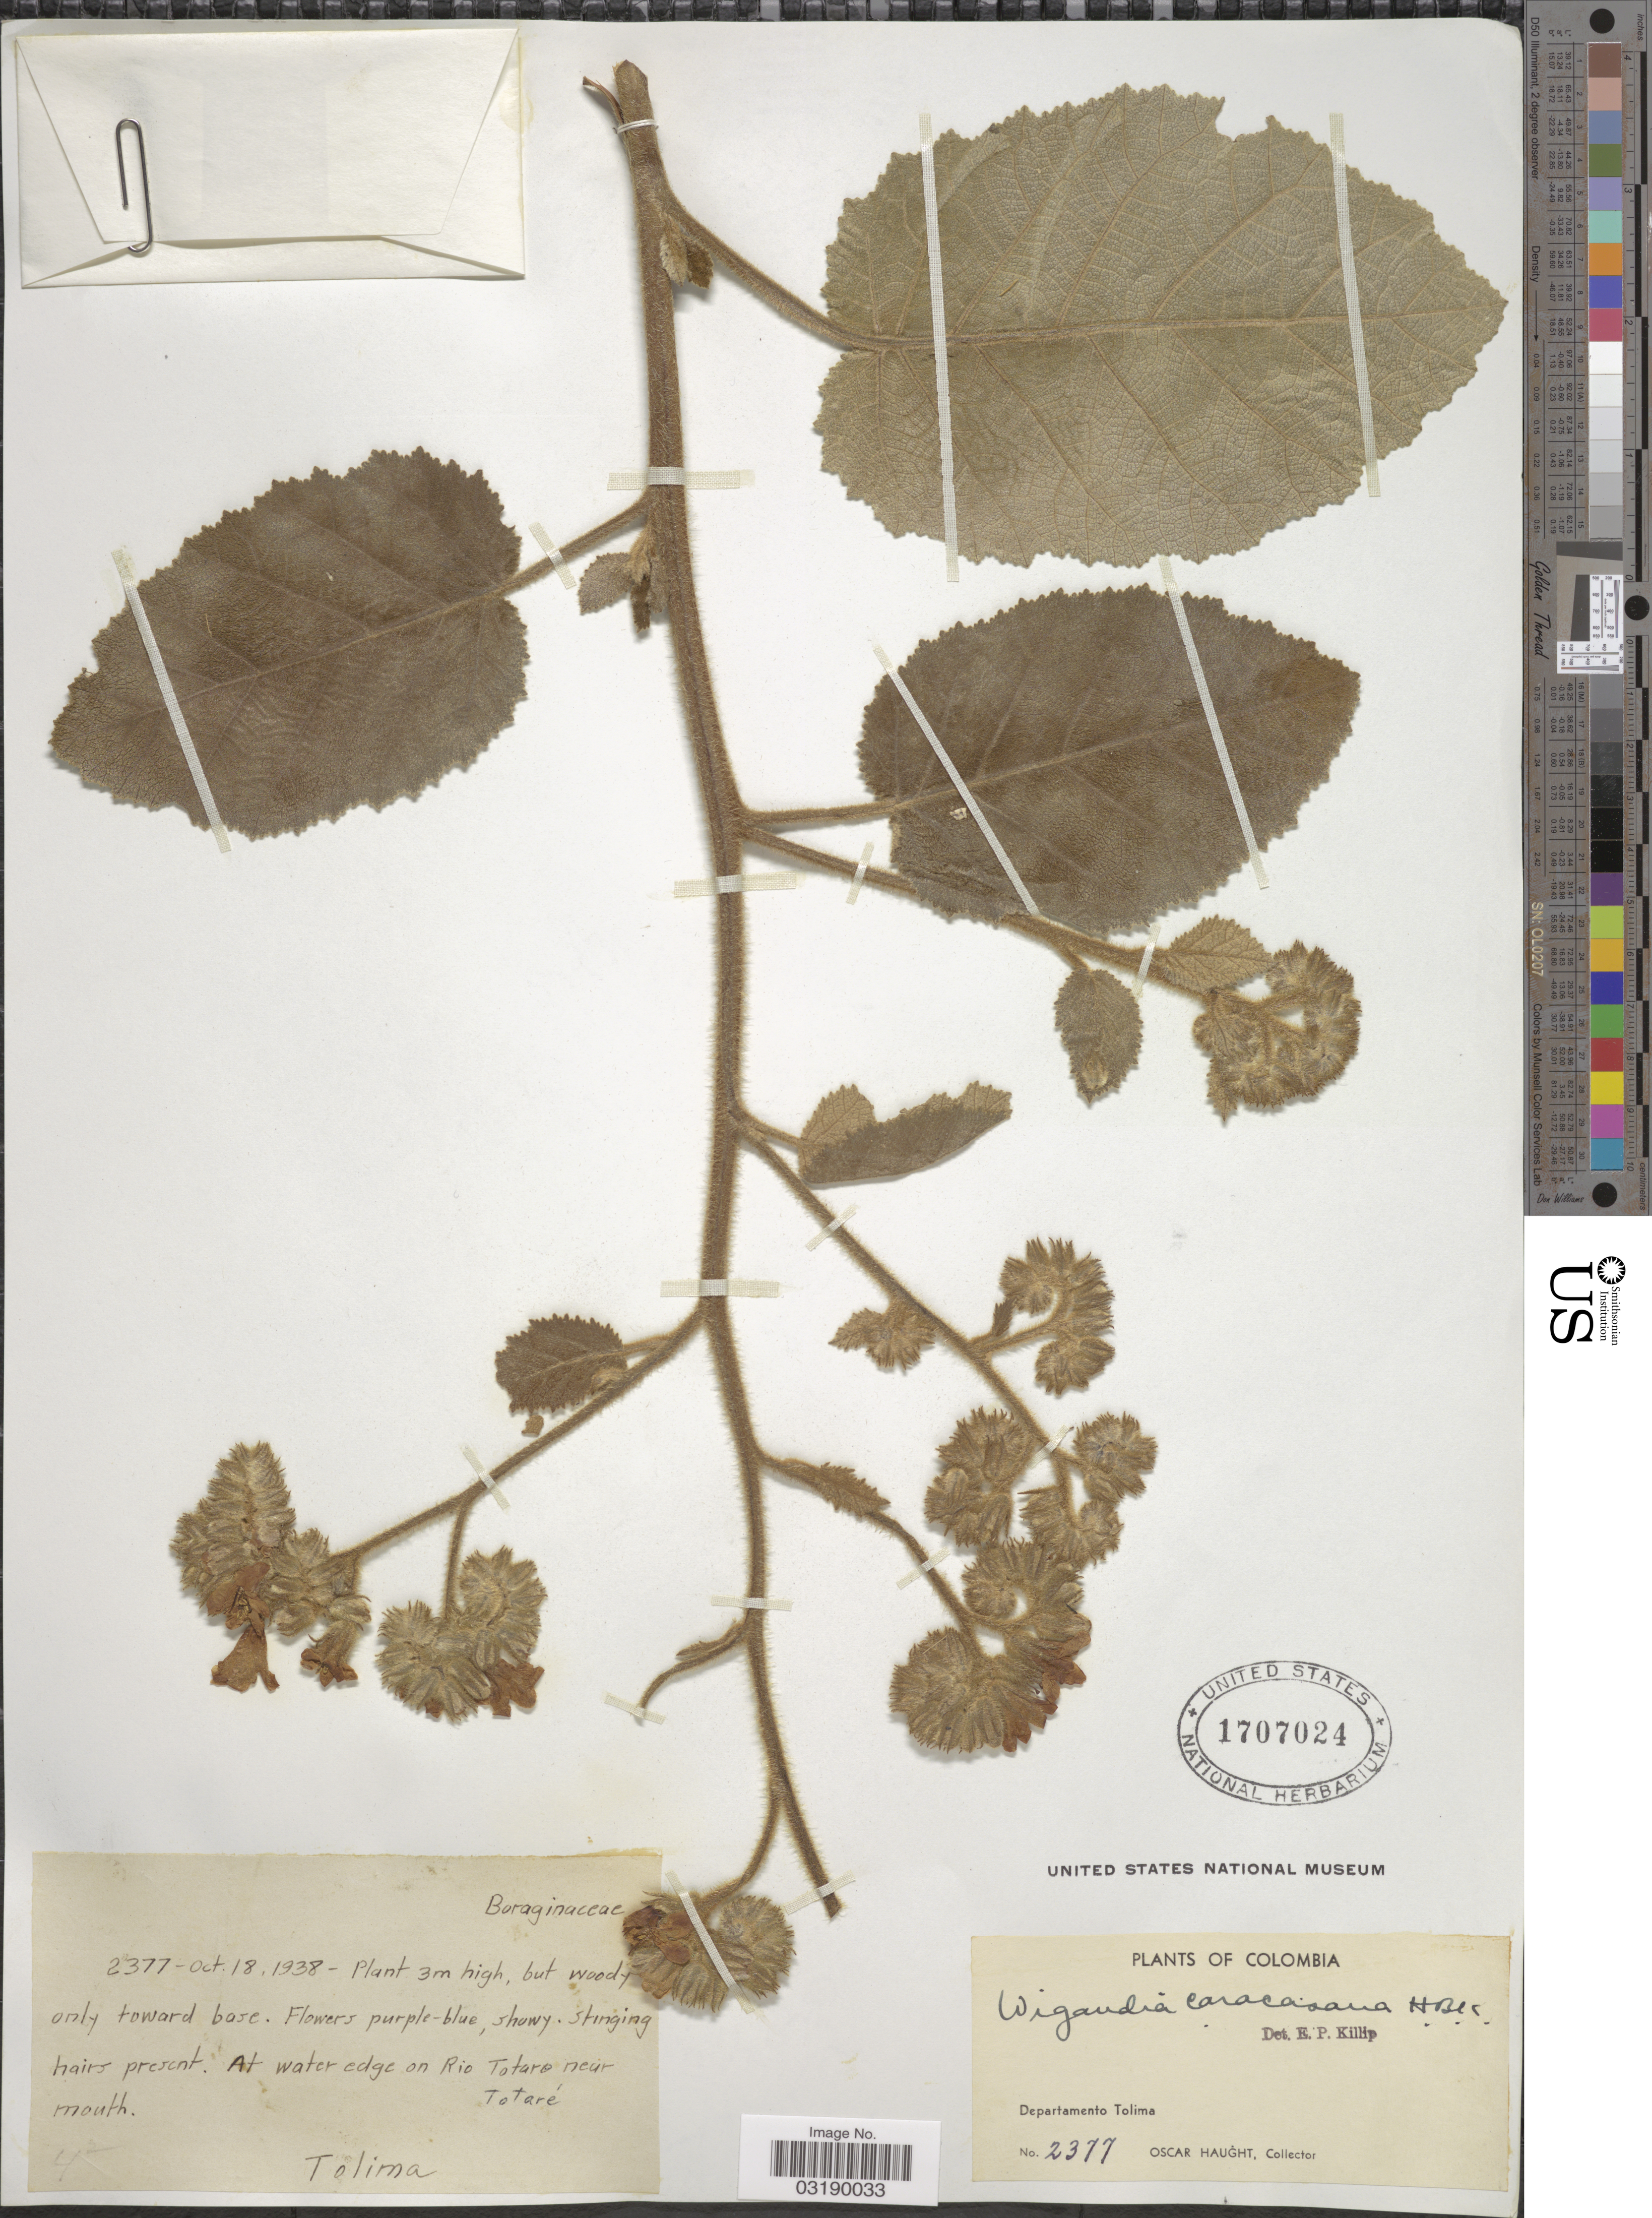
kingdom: Plantae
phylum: Tracheophyta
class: Magnoliopsida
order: Boraginales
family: Namaceae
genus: Wigandia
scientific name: Wigandia caracasana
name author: Kunth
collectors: O. L. Haught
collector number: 2377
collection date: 1938-10-18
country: Colombia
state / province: Tolima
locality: At water edge on Rio Totaro near mouth. Totaré. Departamento Tolima.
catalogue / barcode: US 1707024